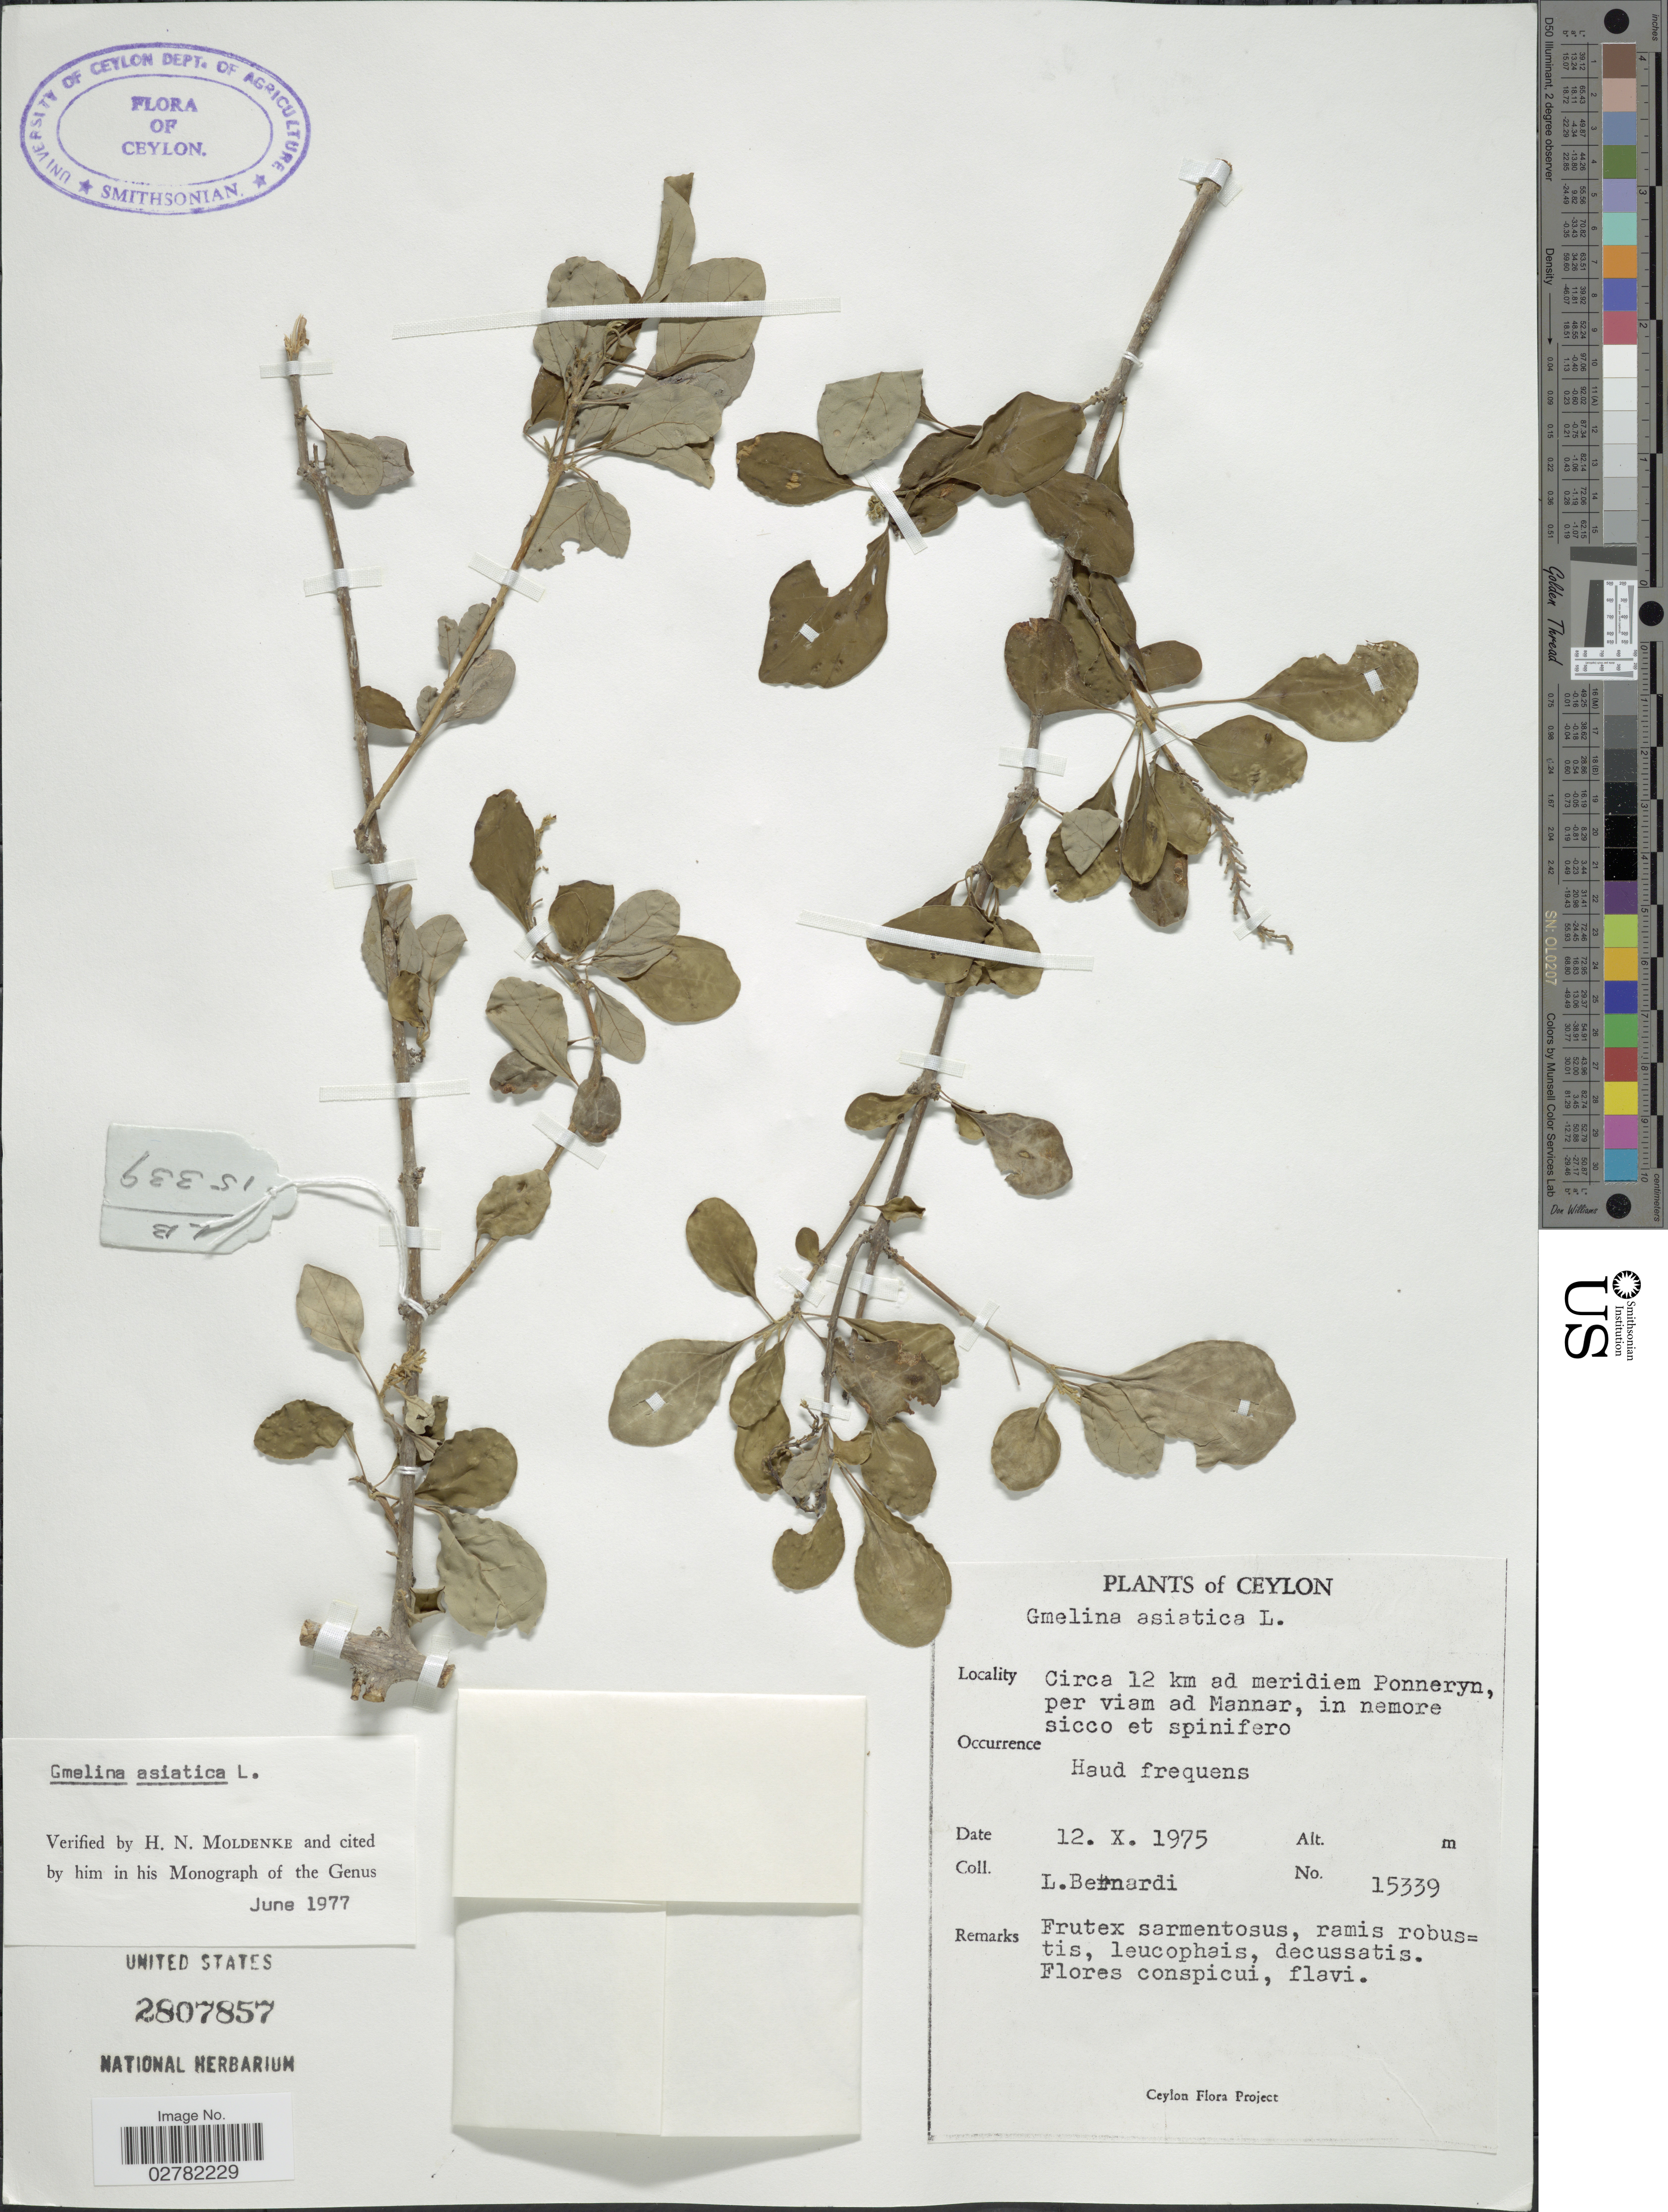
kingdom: Plantae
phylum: Tracheophyta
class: Magnoliopsida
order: Lamiales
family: Lamiaceae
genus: Gmelina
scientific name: Gmelina asiatica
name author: L.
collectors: L. Bernardi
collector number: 15339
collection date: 1975-10-12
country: Sri Lanka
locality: Ceylon. Circa 12 km ad maridiem Ponneryn, per viem ad Mannar, in nemore sicco et spinifero.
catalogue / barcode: US 2807857